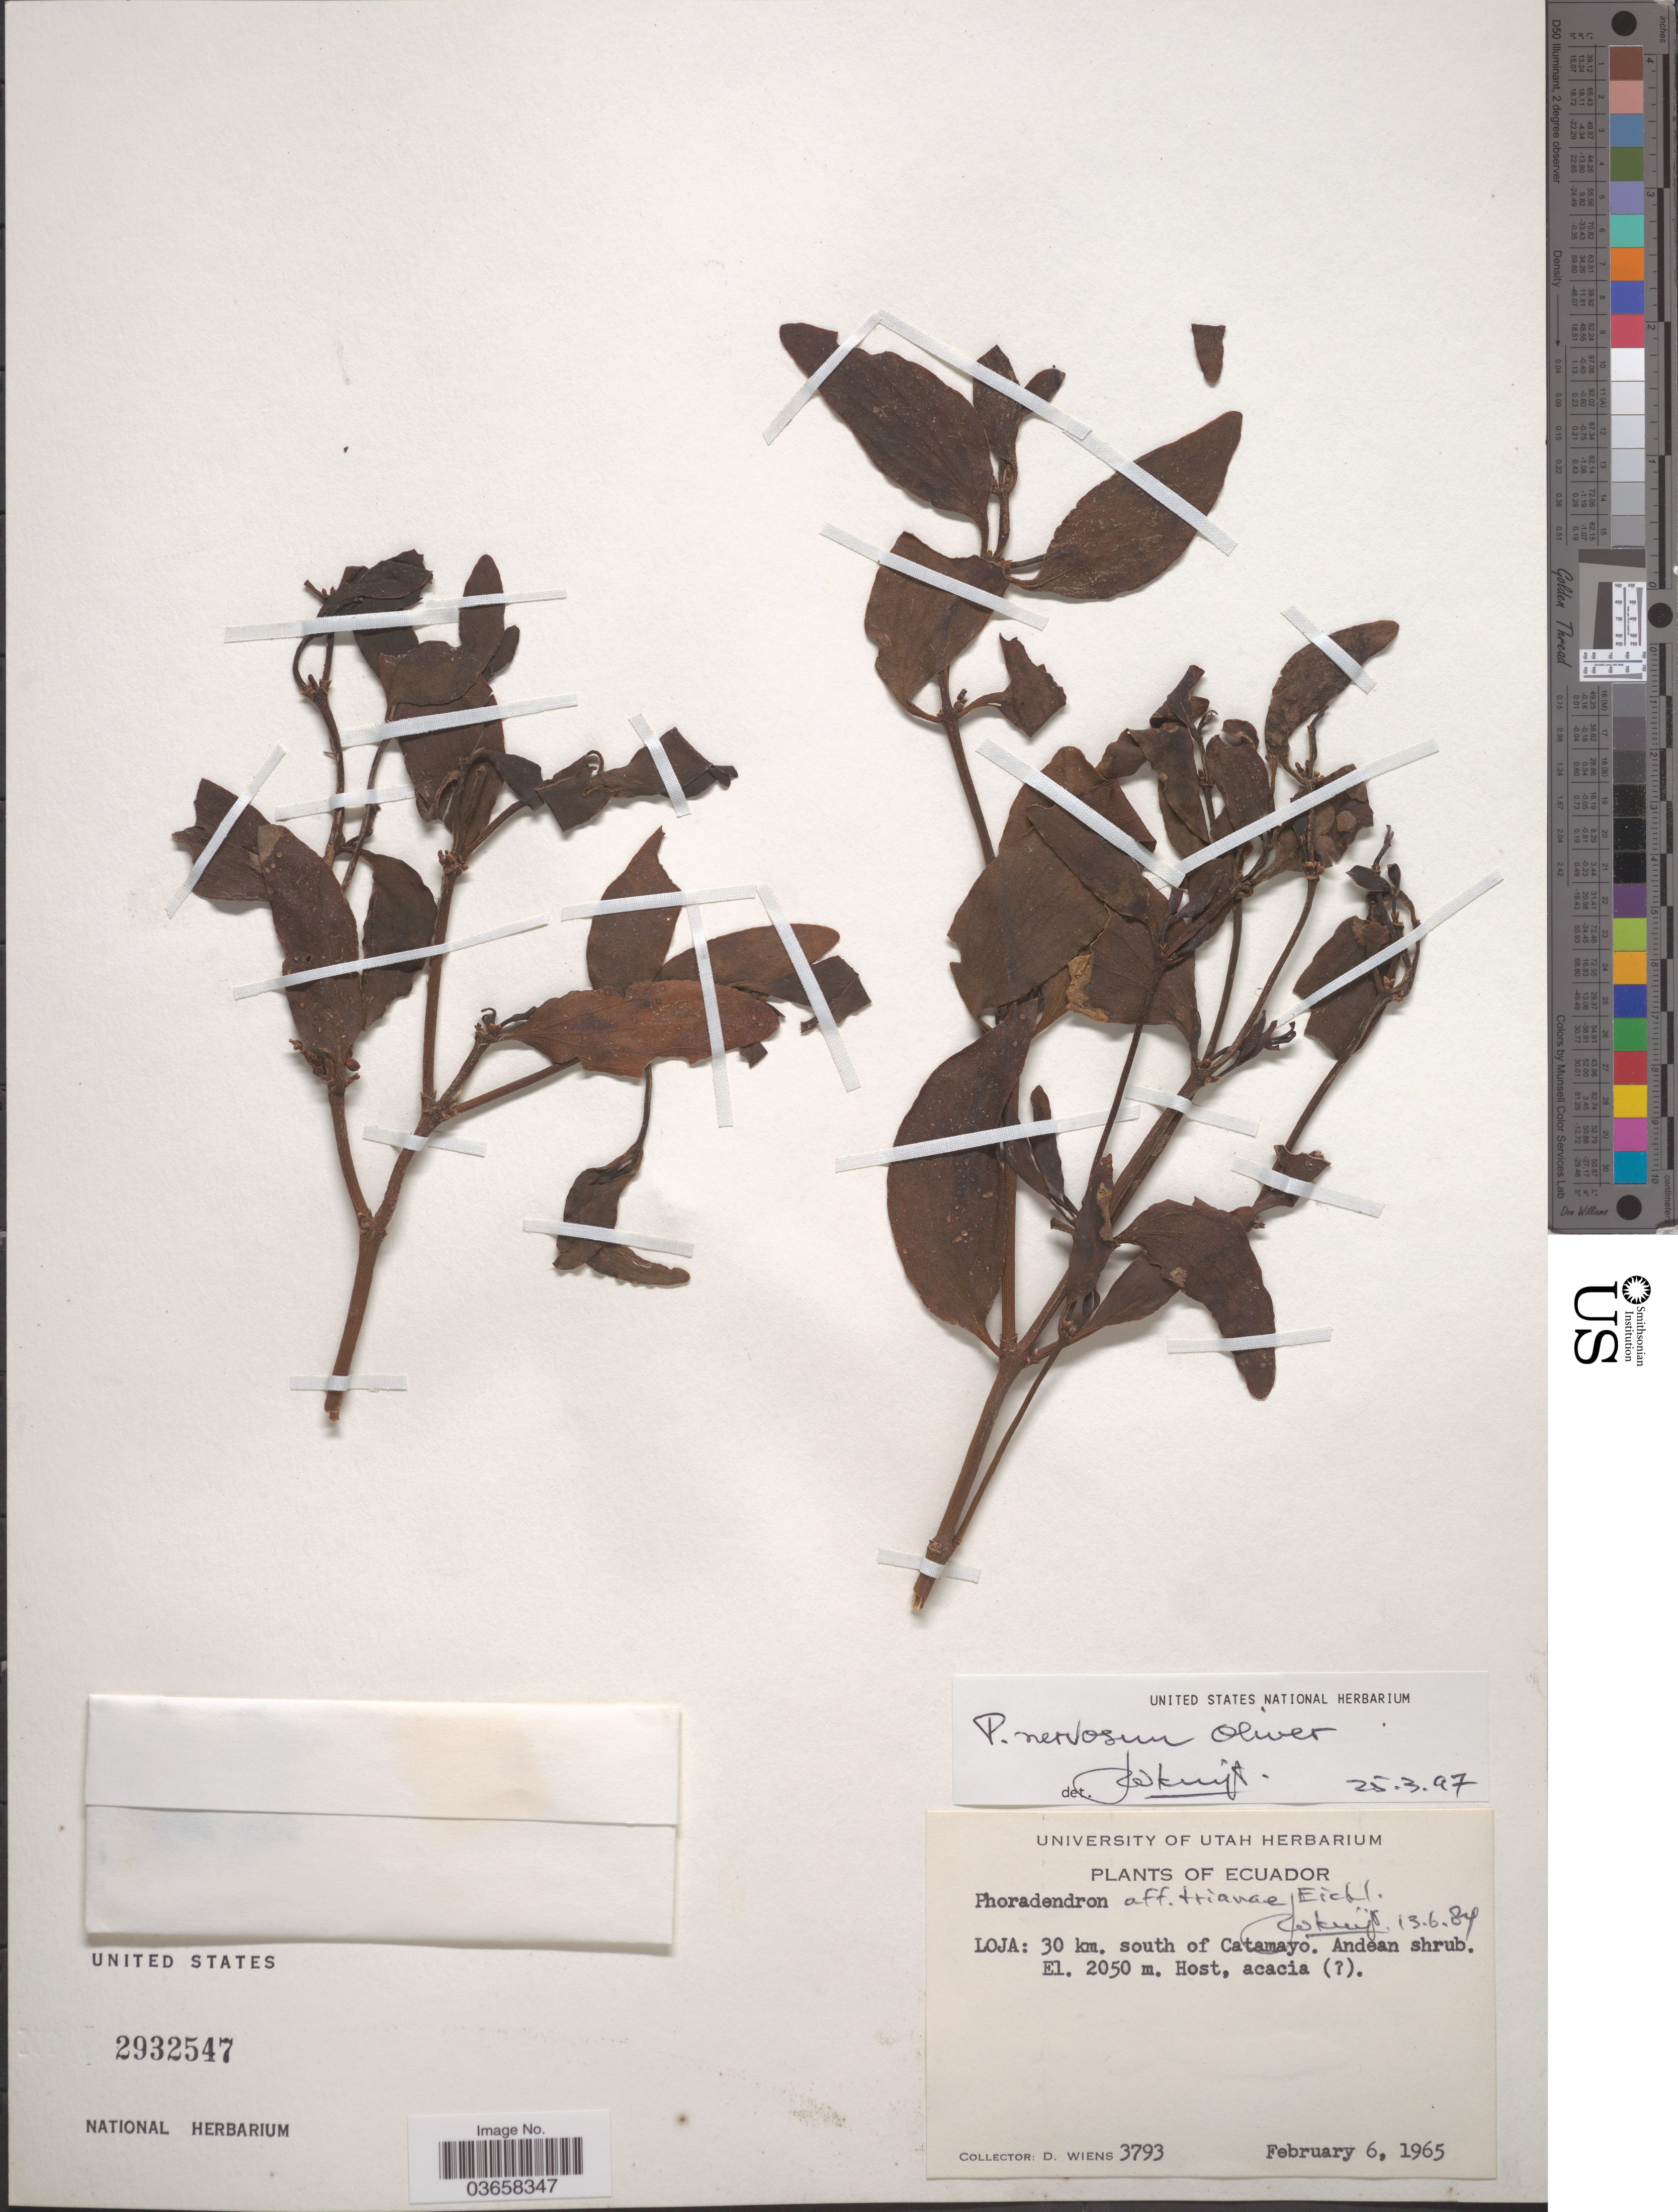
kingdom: Plantae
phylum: Tracheophyta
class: Magnoliopsida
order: Santalales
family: Viscaceae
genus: Phoradendron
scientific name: Phoradendron nervosum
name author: Oliv.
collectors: D. Wiens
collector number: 3793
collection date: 1965-02-06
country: Ecuador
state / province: Loja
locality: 30 km. south of Catamayo.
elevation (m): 2050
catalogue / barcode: US 2932547